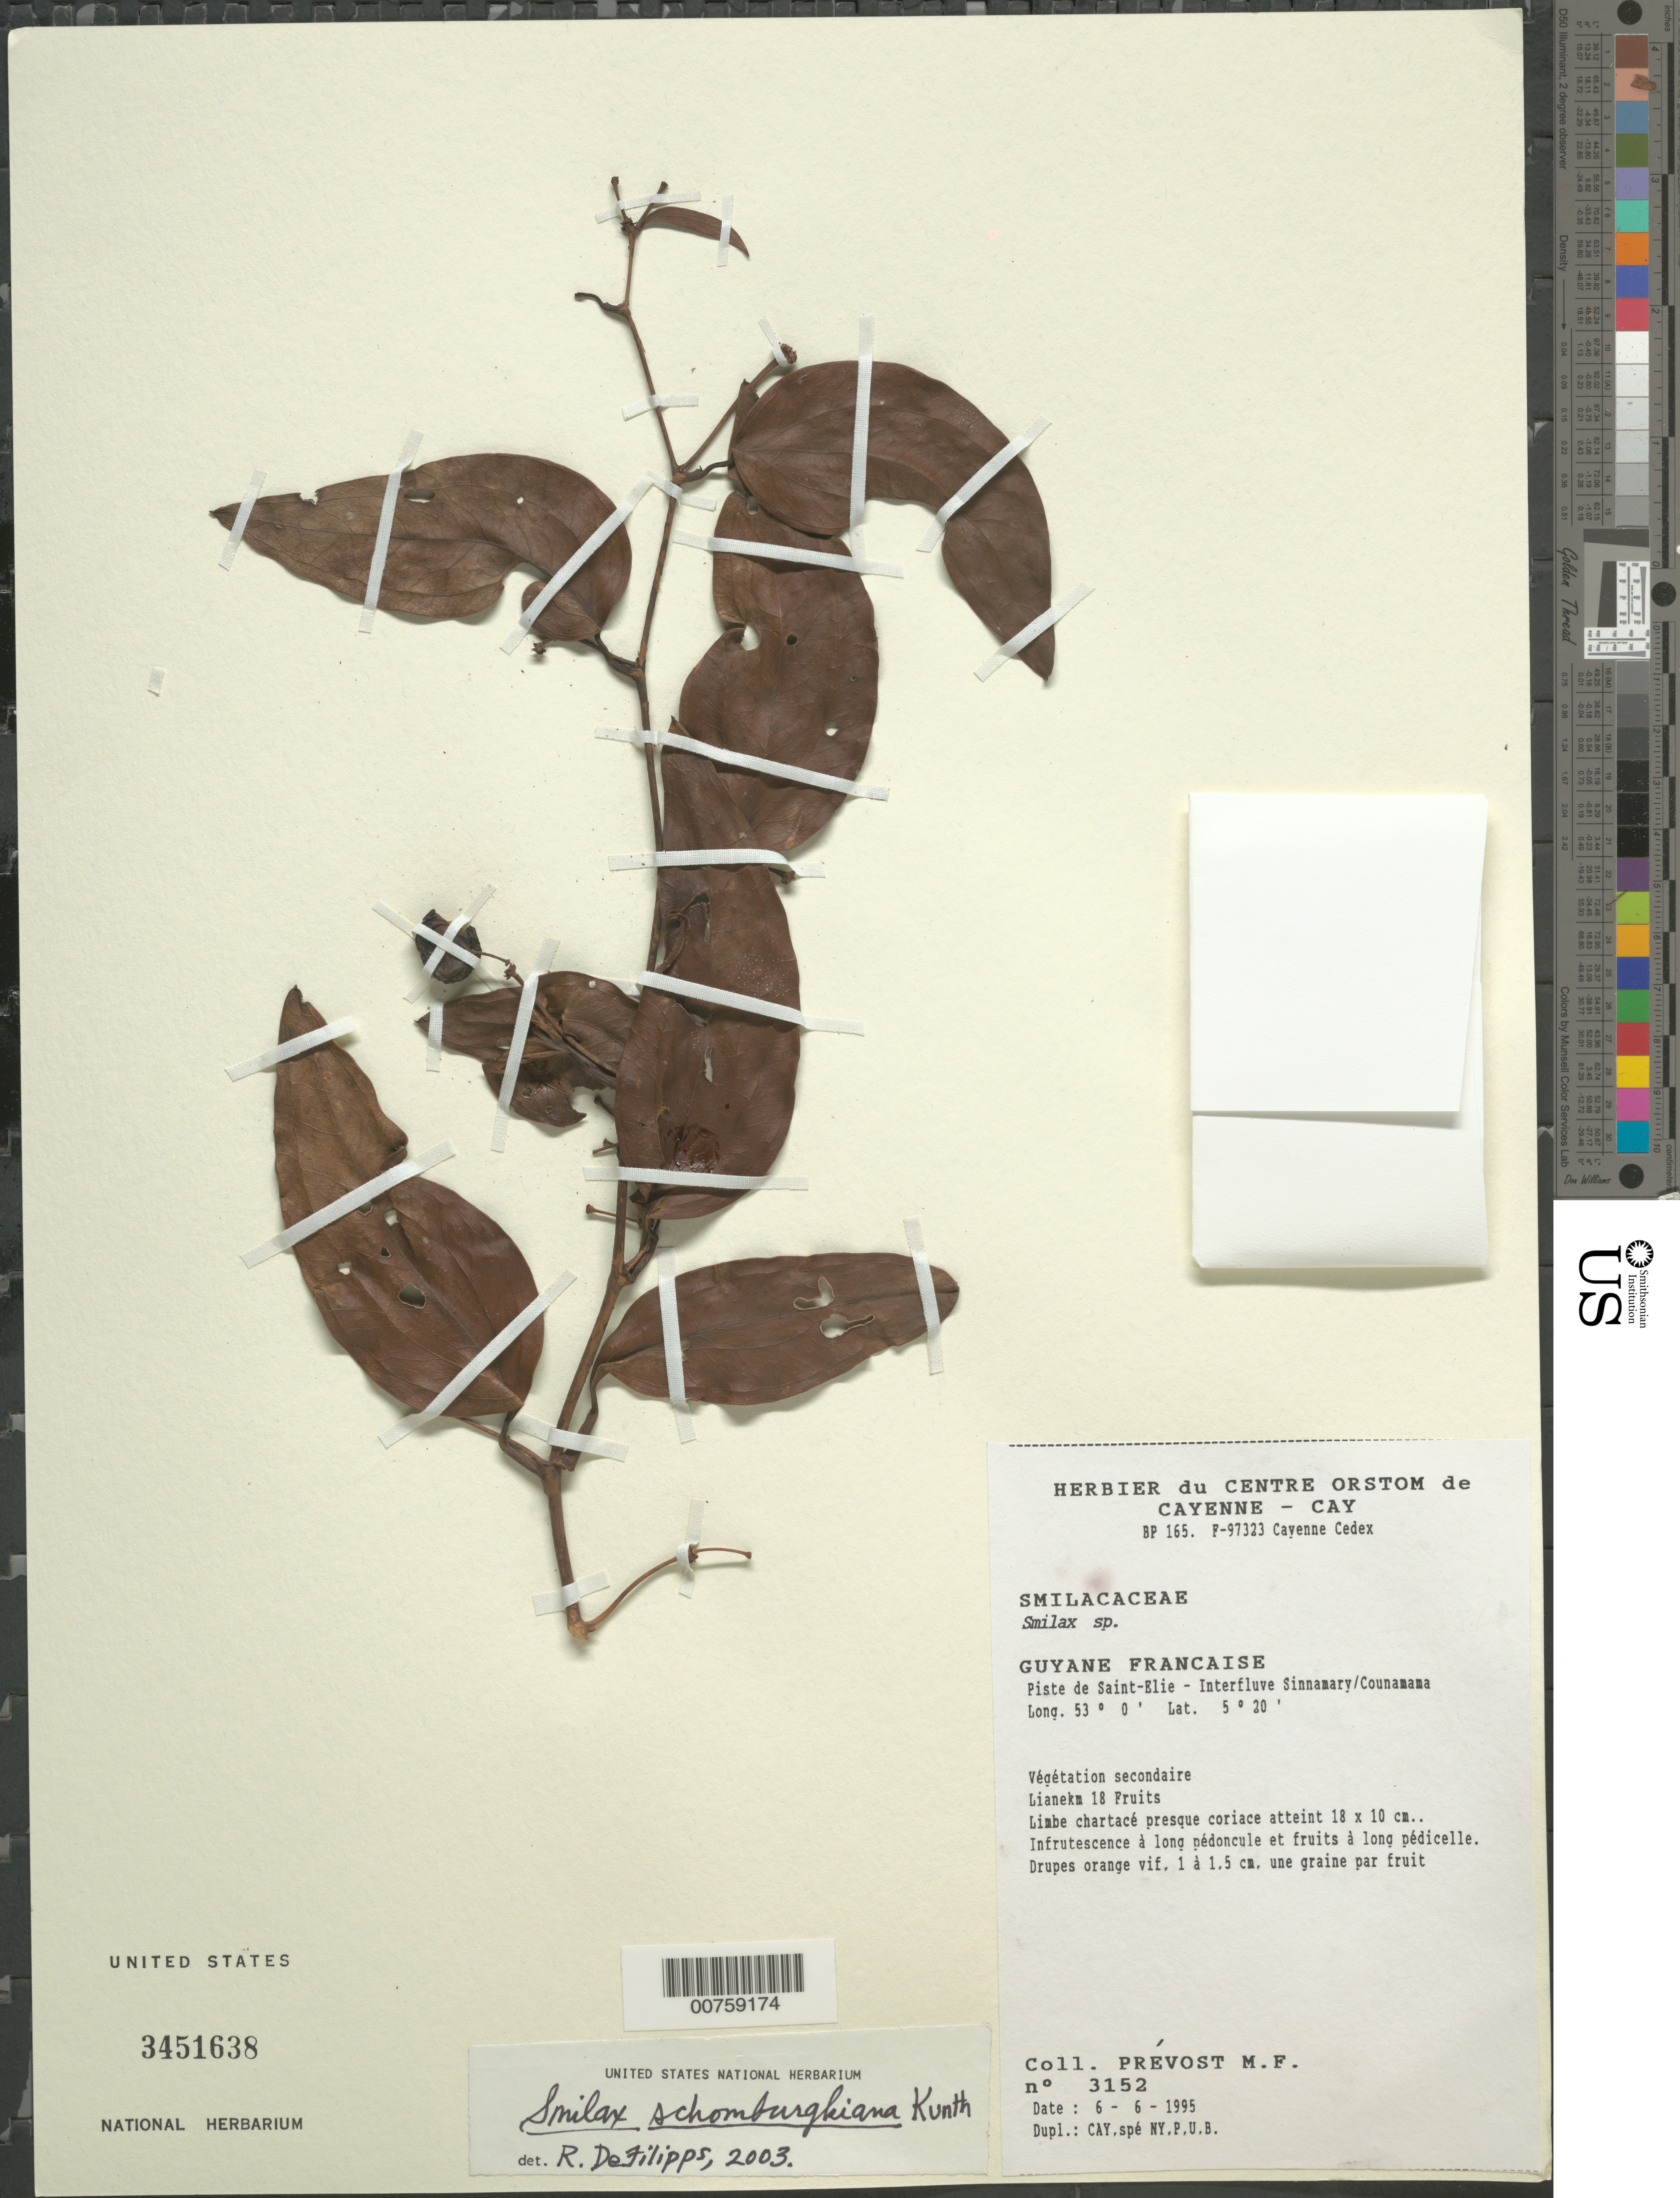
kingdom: Plantae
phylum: Tracheophyta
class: Liliopsida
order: Liliales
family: Smilacaceae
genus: Smilax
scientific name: Smilax schomburgkiana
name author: Kunth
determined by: DeFilipps, R. A.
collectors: M.-F. Prévost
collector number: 3152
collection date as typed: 6-Jun-95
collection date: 1995-06-06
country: French Guiana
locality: Piste de Saint-Élie, interfleuve Sinnamary-Counamama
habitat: Secondary vegetation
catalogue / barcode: US 3451638